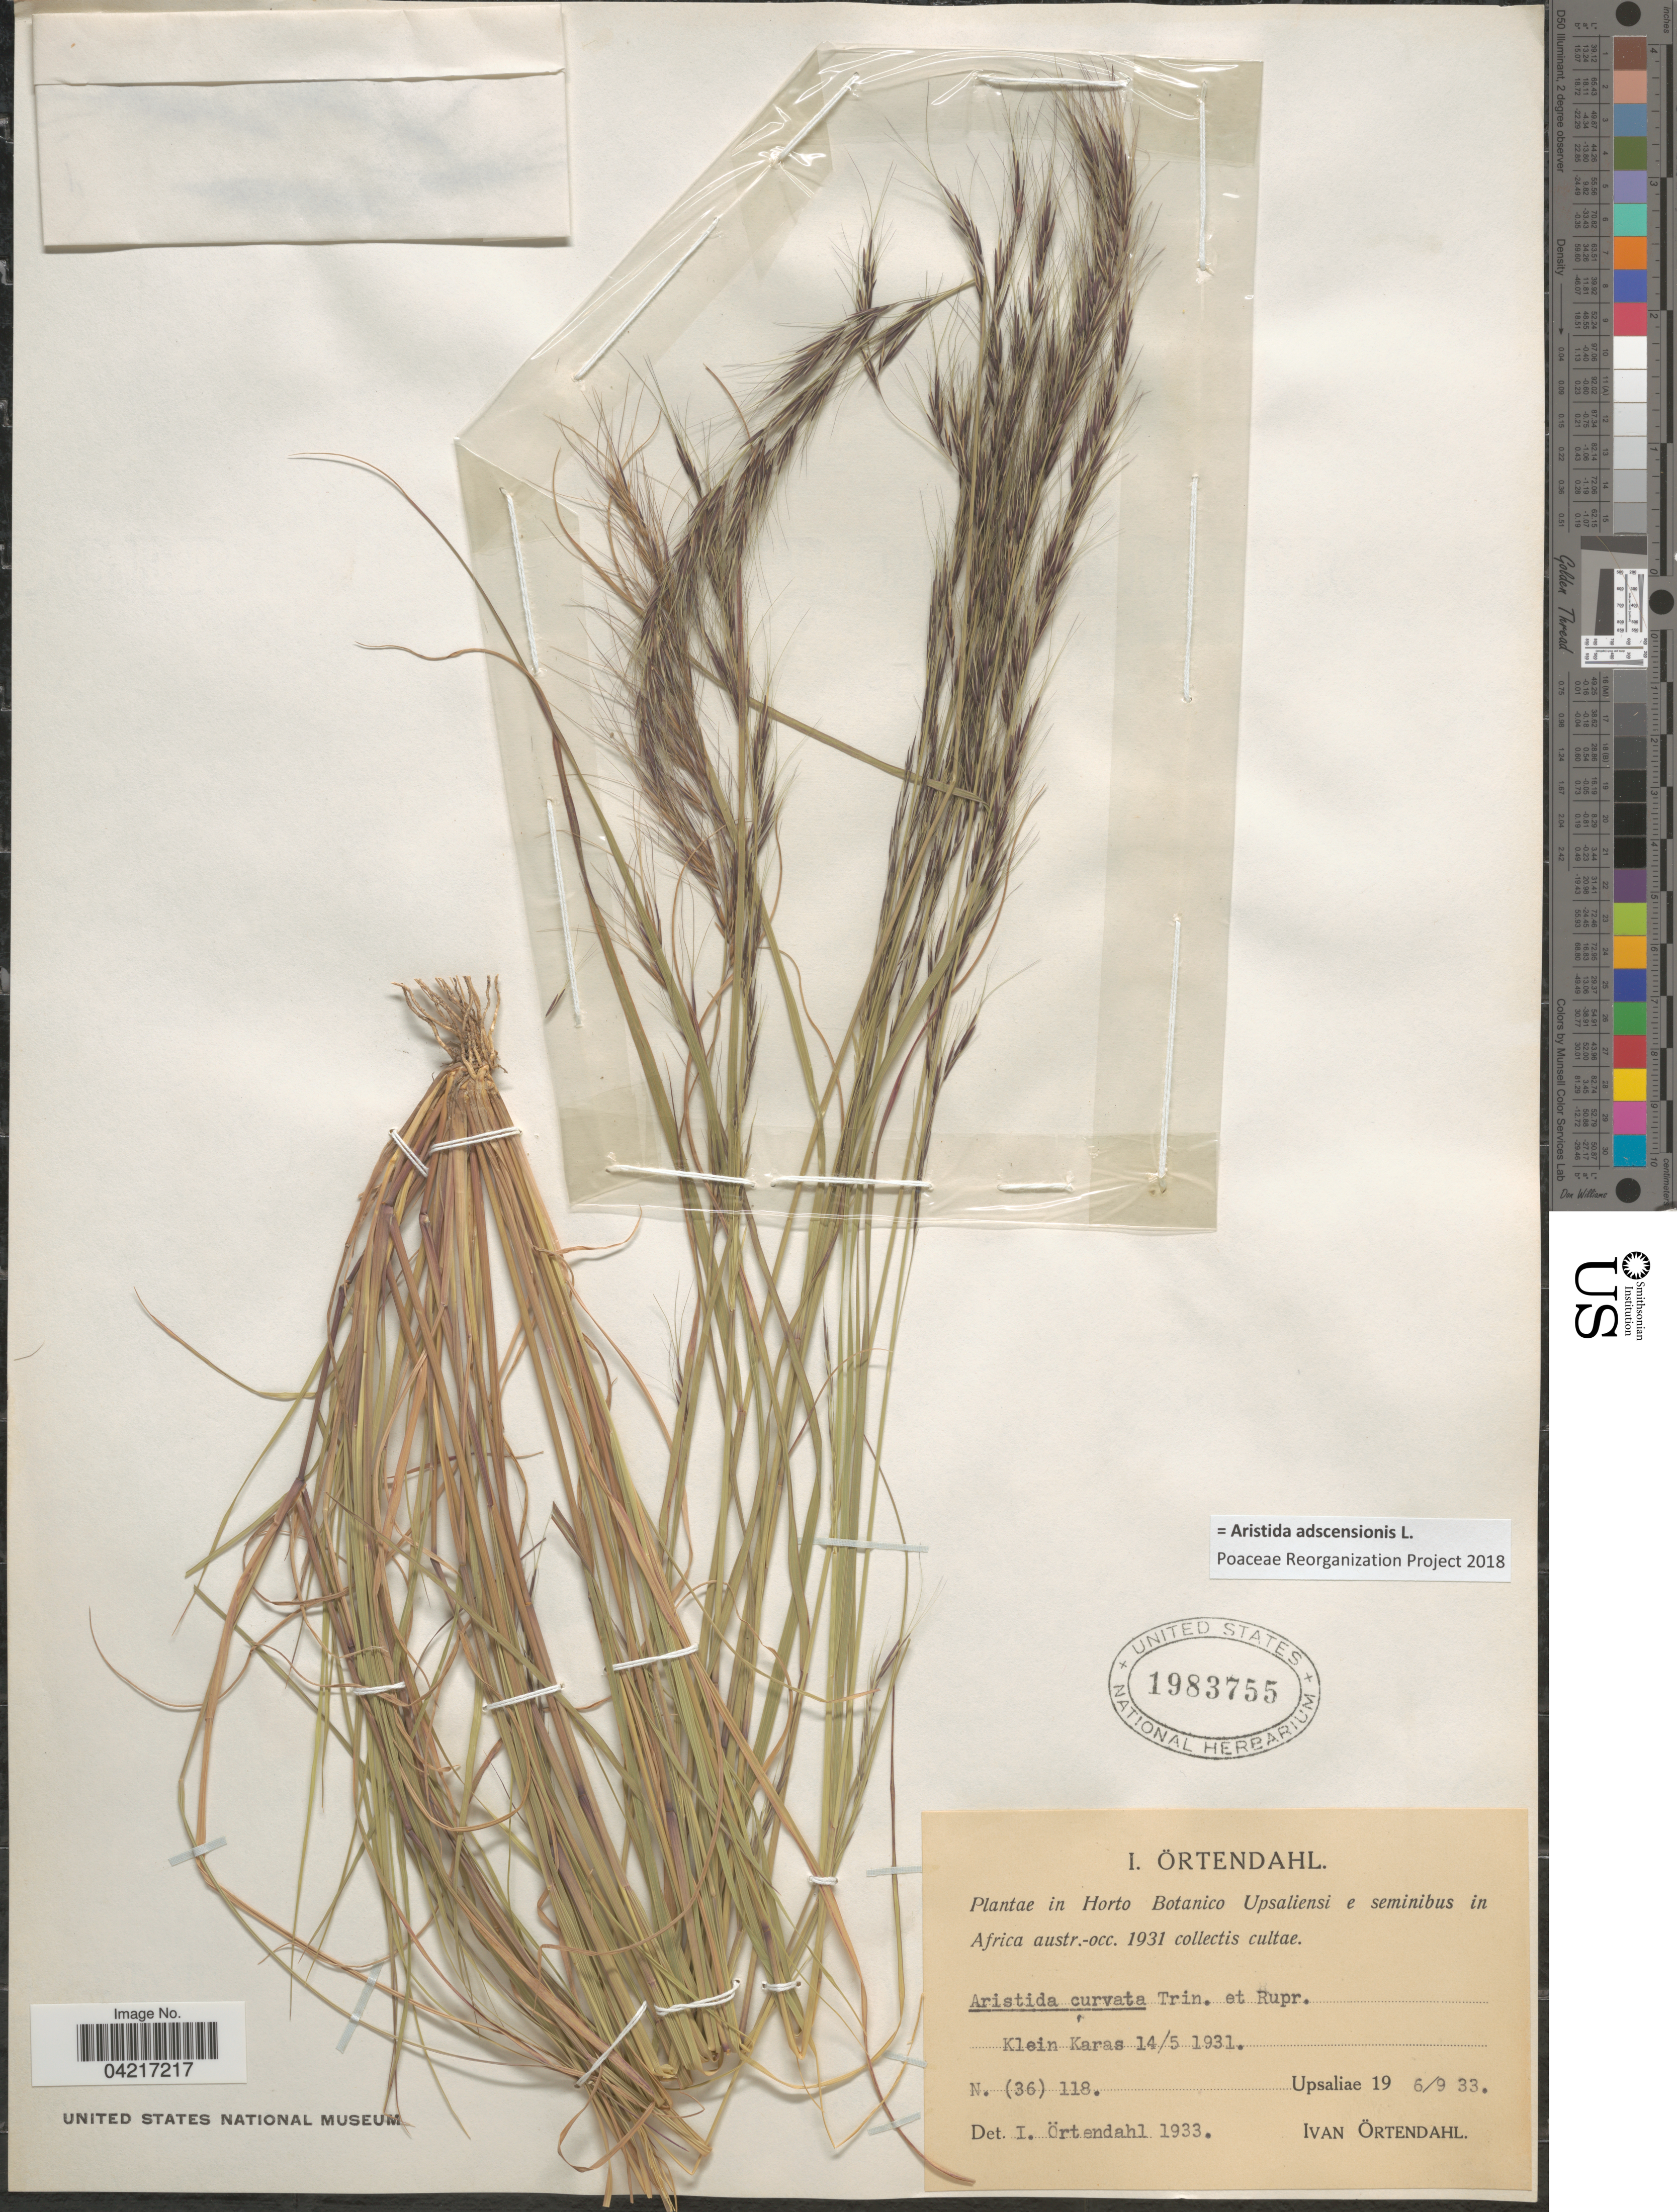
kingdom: Plantae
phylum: Tracheophyta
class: Liliopsida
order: Poales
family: Poaceae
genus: Aristida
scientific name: Aristida adscensionis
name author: L.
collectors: I. Ortendahl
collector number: (36) 118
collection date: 1933-09-06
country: Sweden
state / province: Uppsala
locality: In Horto Botanico Upsaliensi e seminibus in Africa austr.-occ.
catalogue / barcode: US 1983755